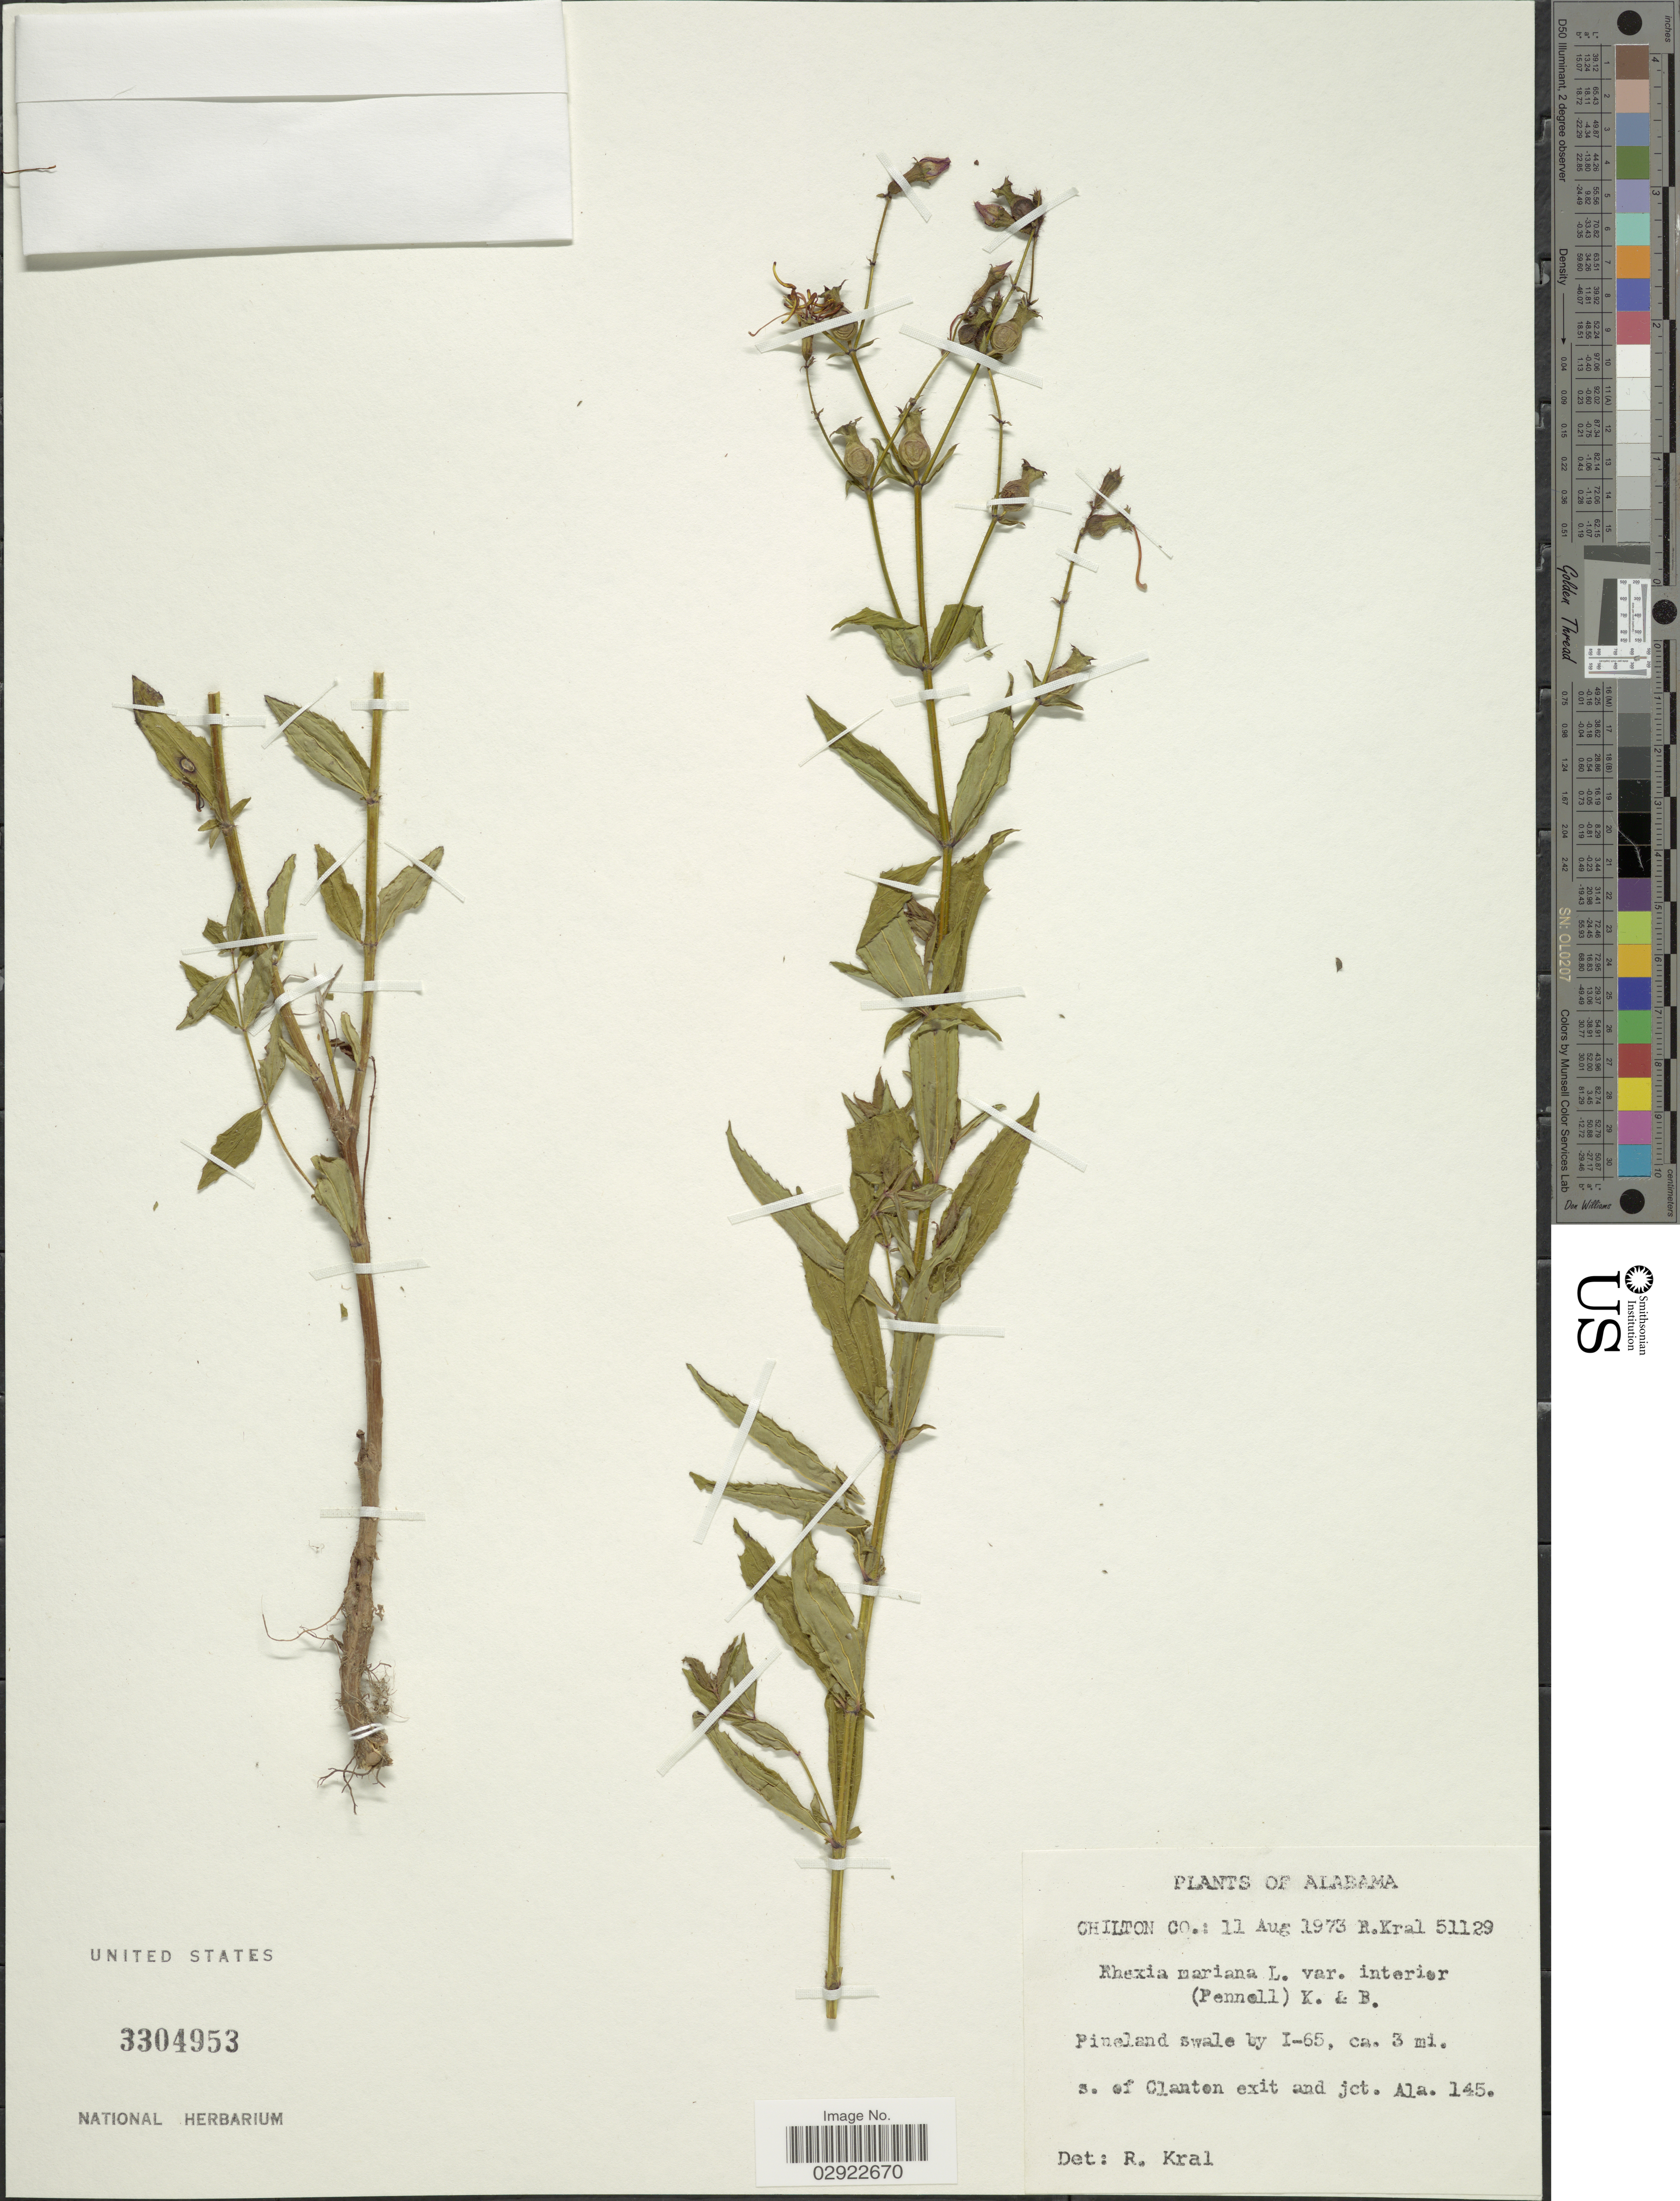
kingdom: Plantae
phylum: Tracheophyta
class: Magnoliopsida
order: Myrtales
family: Melastomataceae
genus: Rhexia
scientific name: Rhexia interior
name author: Pennell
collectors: R. Kral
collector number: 51129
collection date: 1973-08-11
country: United States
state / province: Alabama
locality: Chilton Co. Pineland swale by I-65, ca. 3 mi s. of Clanton exit and jct Ala. 145.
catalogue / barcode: US 3304953